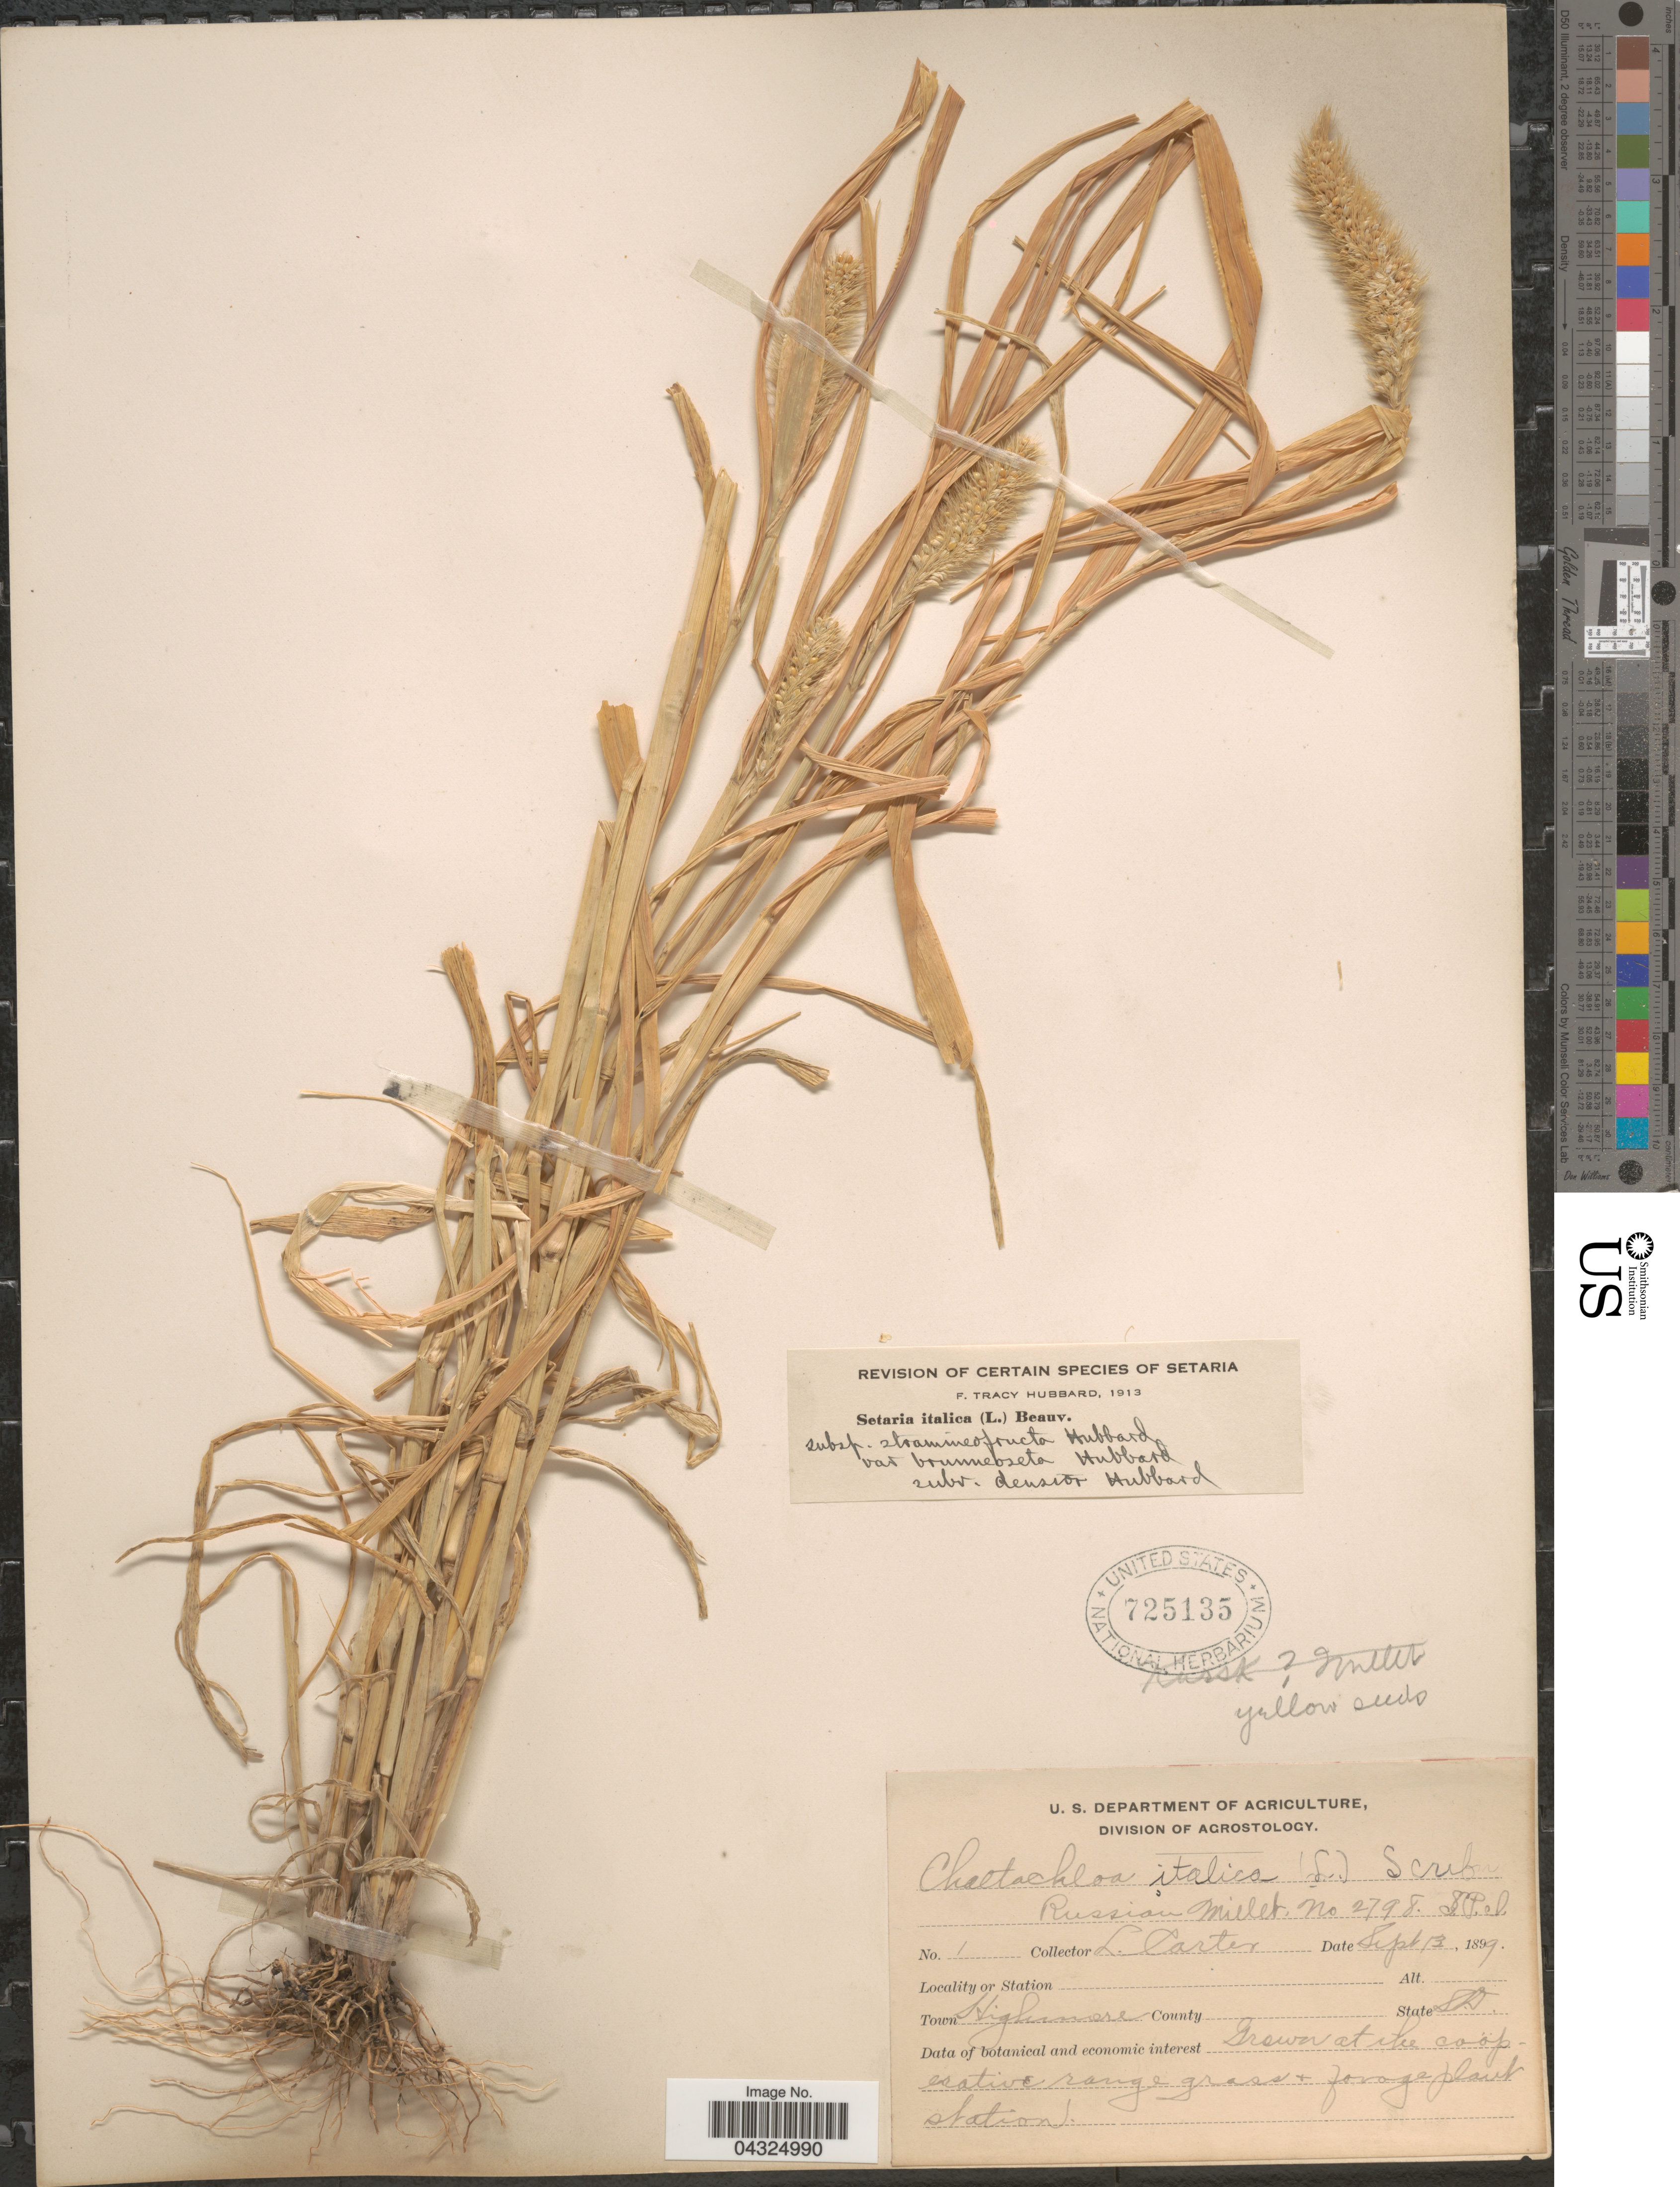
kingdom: Plantae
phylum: Tracheophyta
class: Liliopsida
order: Poales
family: Poaceae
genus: Setaria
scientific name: Setaria italica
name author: (L.) P. Beauv.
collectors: L. W. Carter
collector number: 1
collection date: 1899-09-13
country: United States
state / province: South Dakota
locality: Town Highmore. Grown at the cooperative range grass + forage plant station.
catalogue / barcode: US 725135